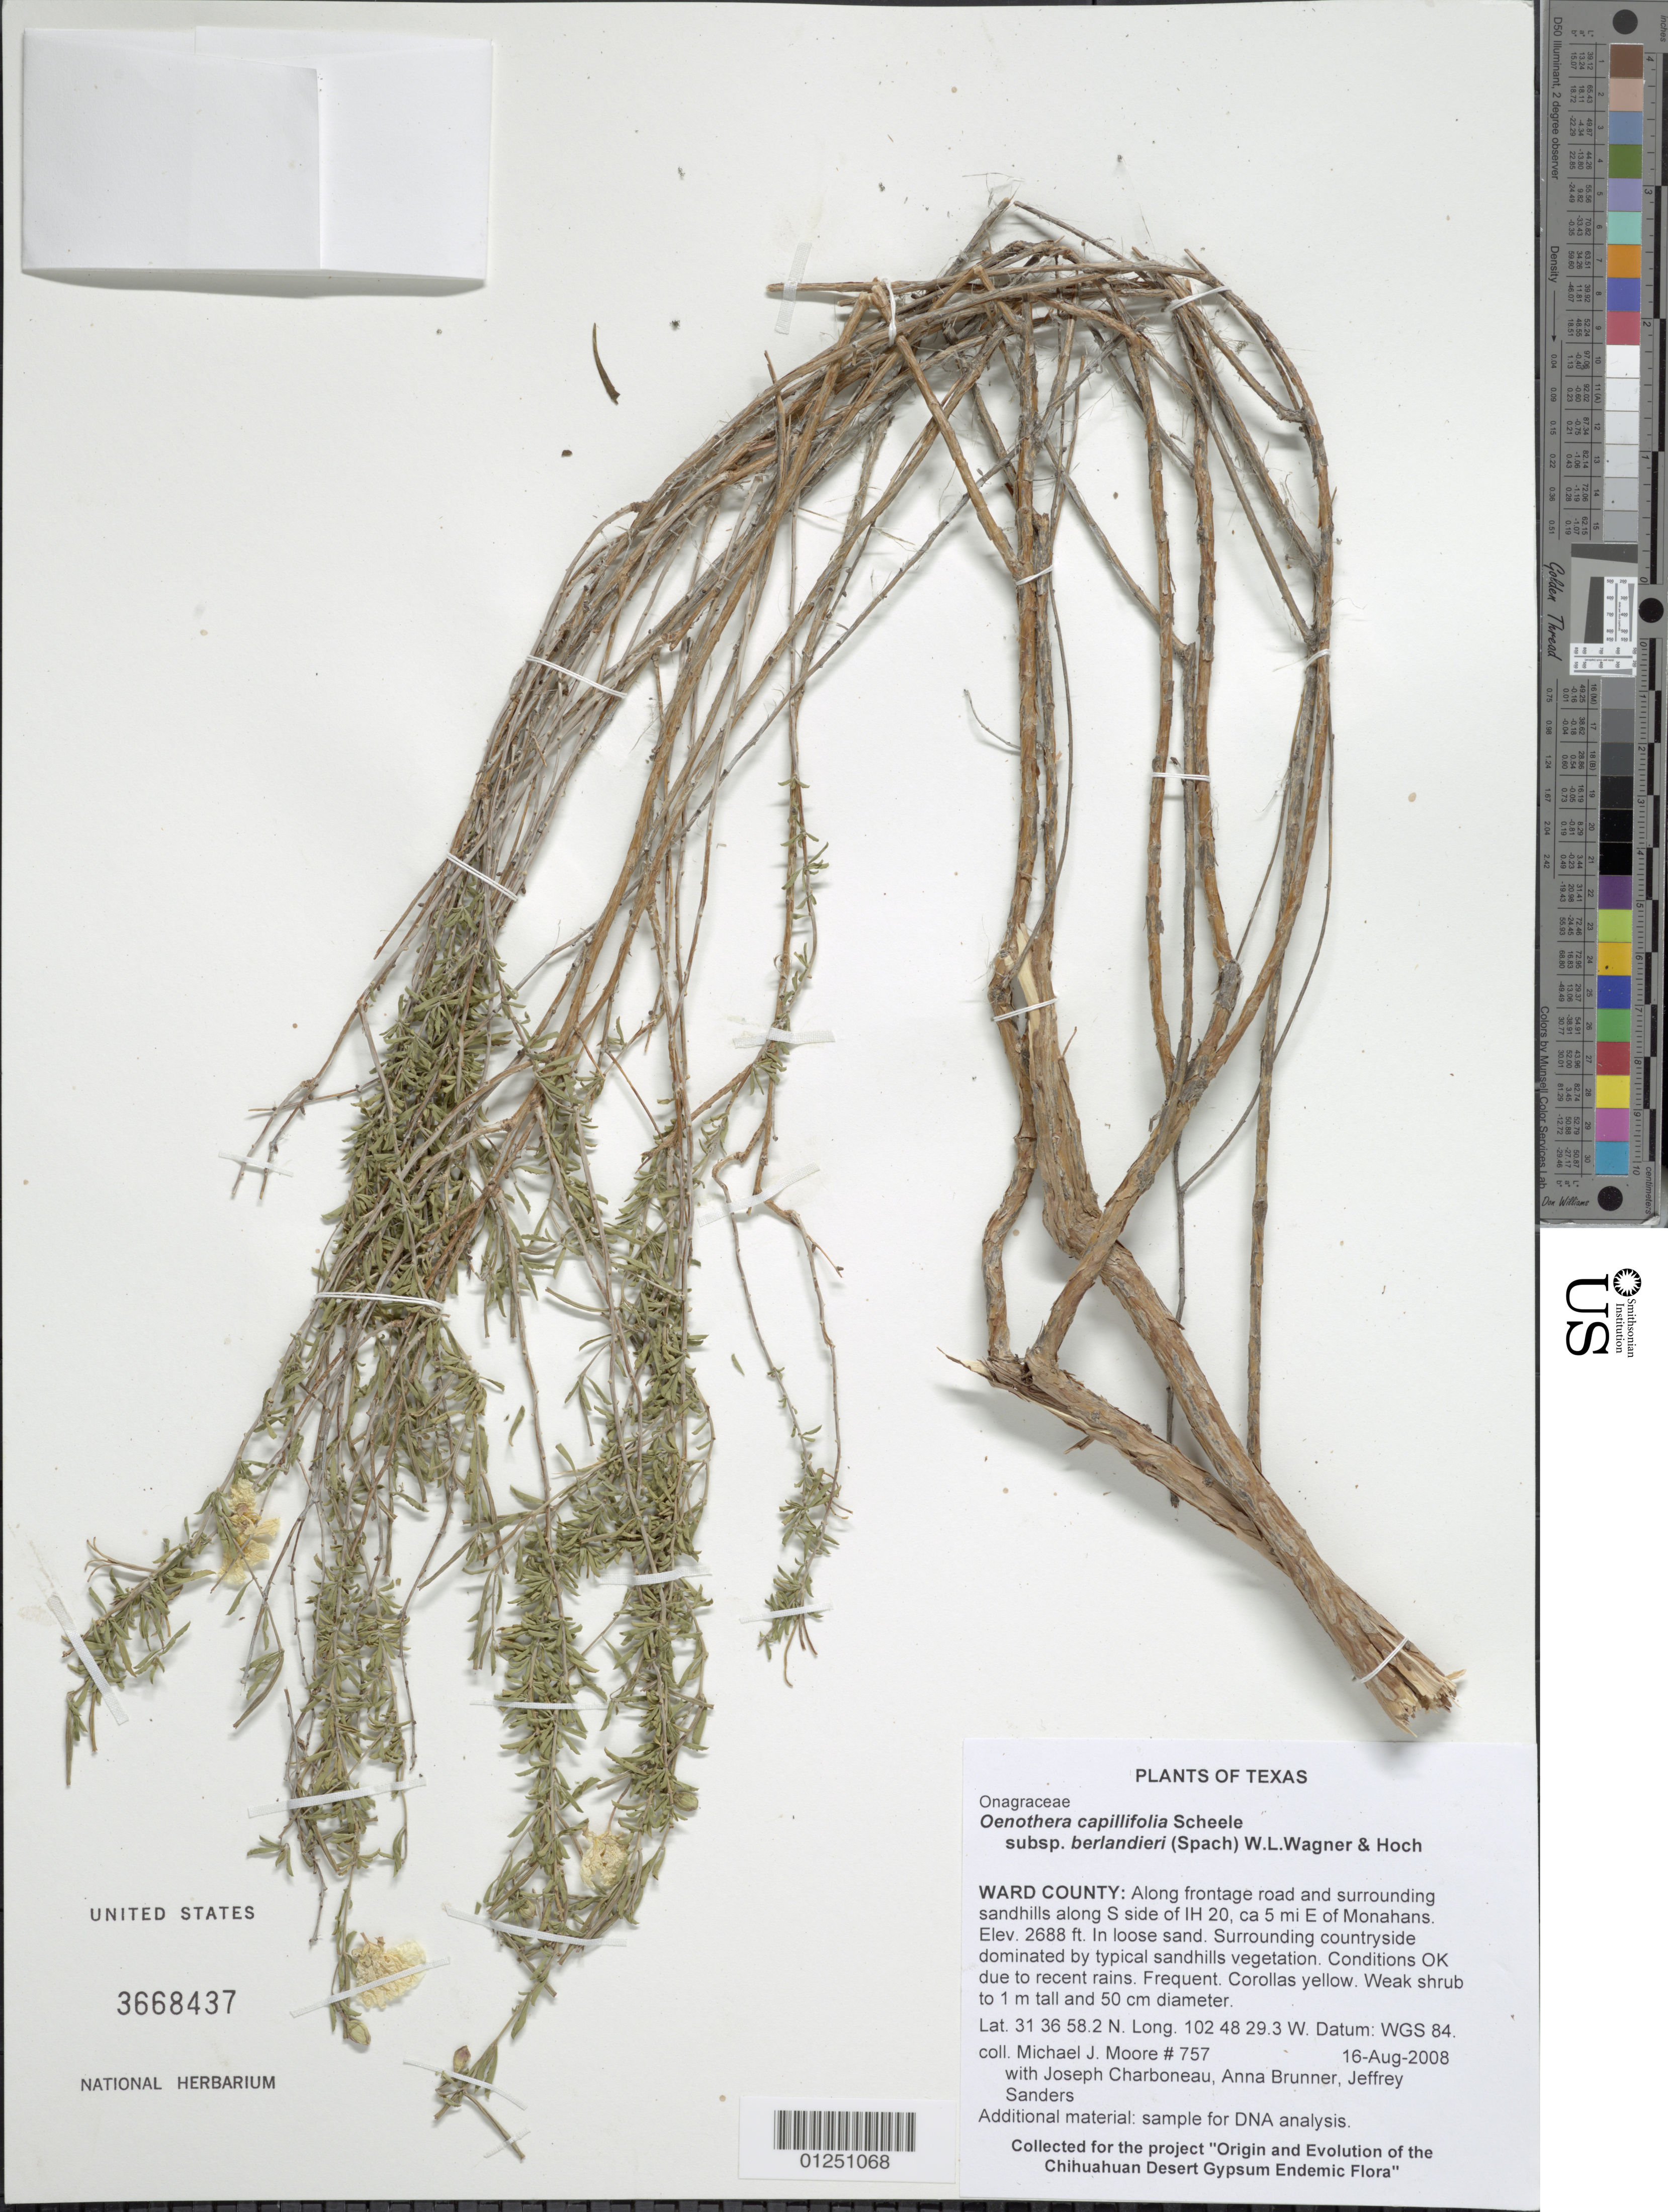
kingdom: Plantae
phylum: Tracheophyta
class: Magnoliopsida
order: Myrtales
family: Onagraceae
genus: Oenothera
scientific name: Oenothera capillifolia subsp. berlandieri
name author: (Spach) W.L. Wagner & Hoch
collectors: M. J. Moore, J. L. M. Charboneau, A. Brunner & J. Sanders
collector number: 757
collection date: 2004-08-15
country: United States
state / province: Texas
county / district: Ward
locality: Along frontage road and surrounding sandhills along S side of IH 20, ca 5 mi E of Monahans.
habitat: In loose sand. Surrounding countryside dominated by typical sandhills vegetation. Conditions OK due to recent rains.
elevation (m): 819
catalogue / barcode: US 3668437